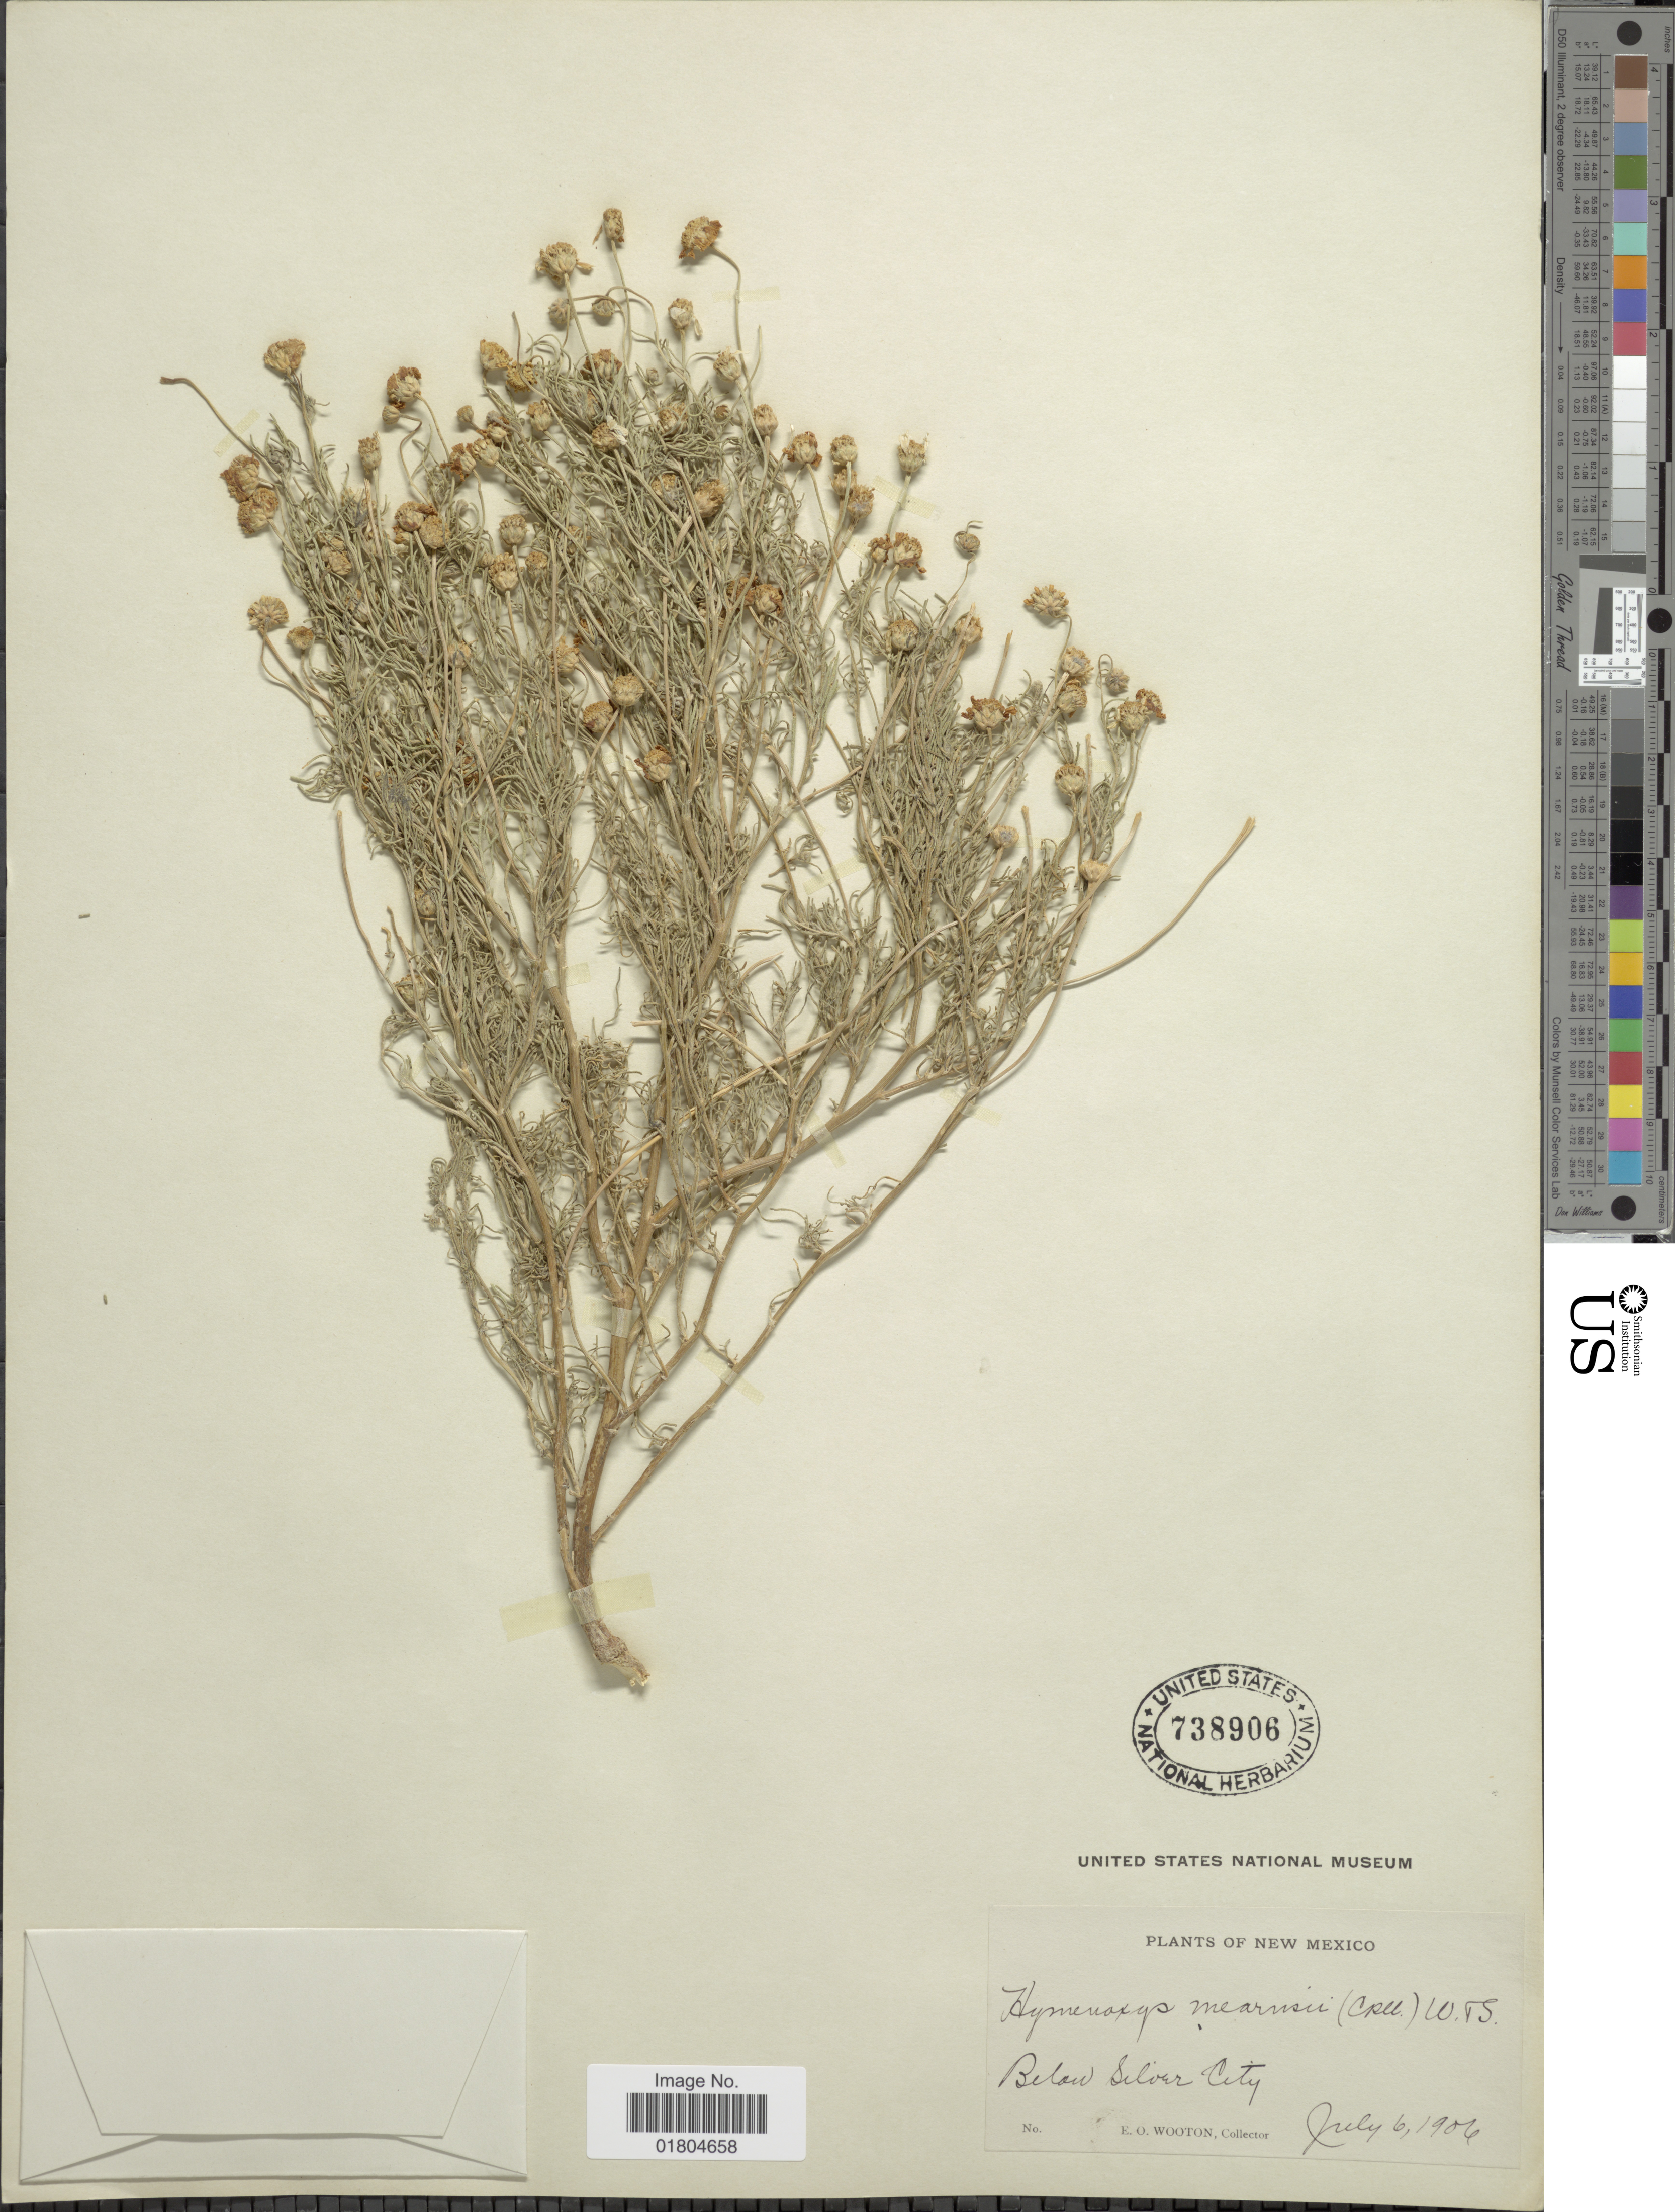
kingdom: Plantae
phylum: Tracheophyta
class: Magnoliopsida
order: Asterales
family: Asteraceae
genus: Hymenoxys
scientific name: Hymenoxys odorata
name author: DC.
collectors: E. O. Wooton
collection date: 1906-07-06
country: United States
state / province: New Mexico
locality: Below Silver City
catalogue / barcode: US 738906